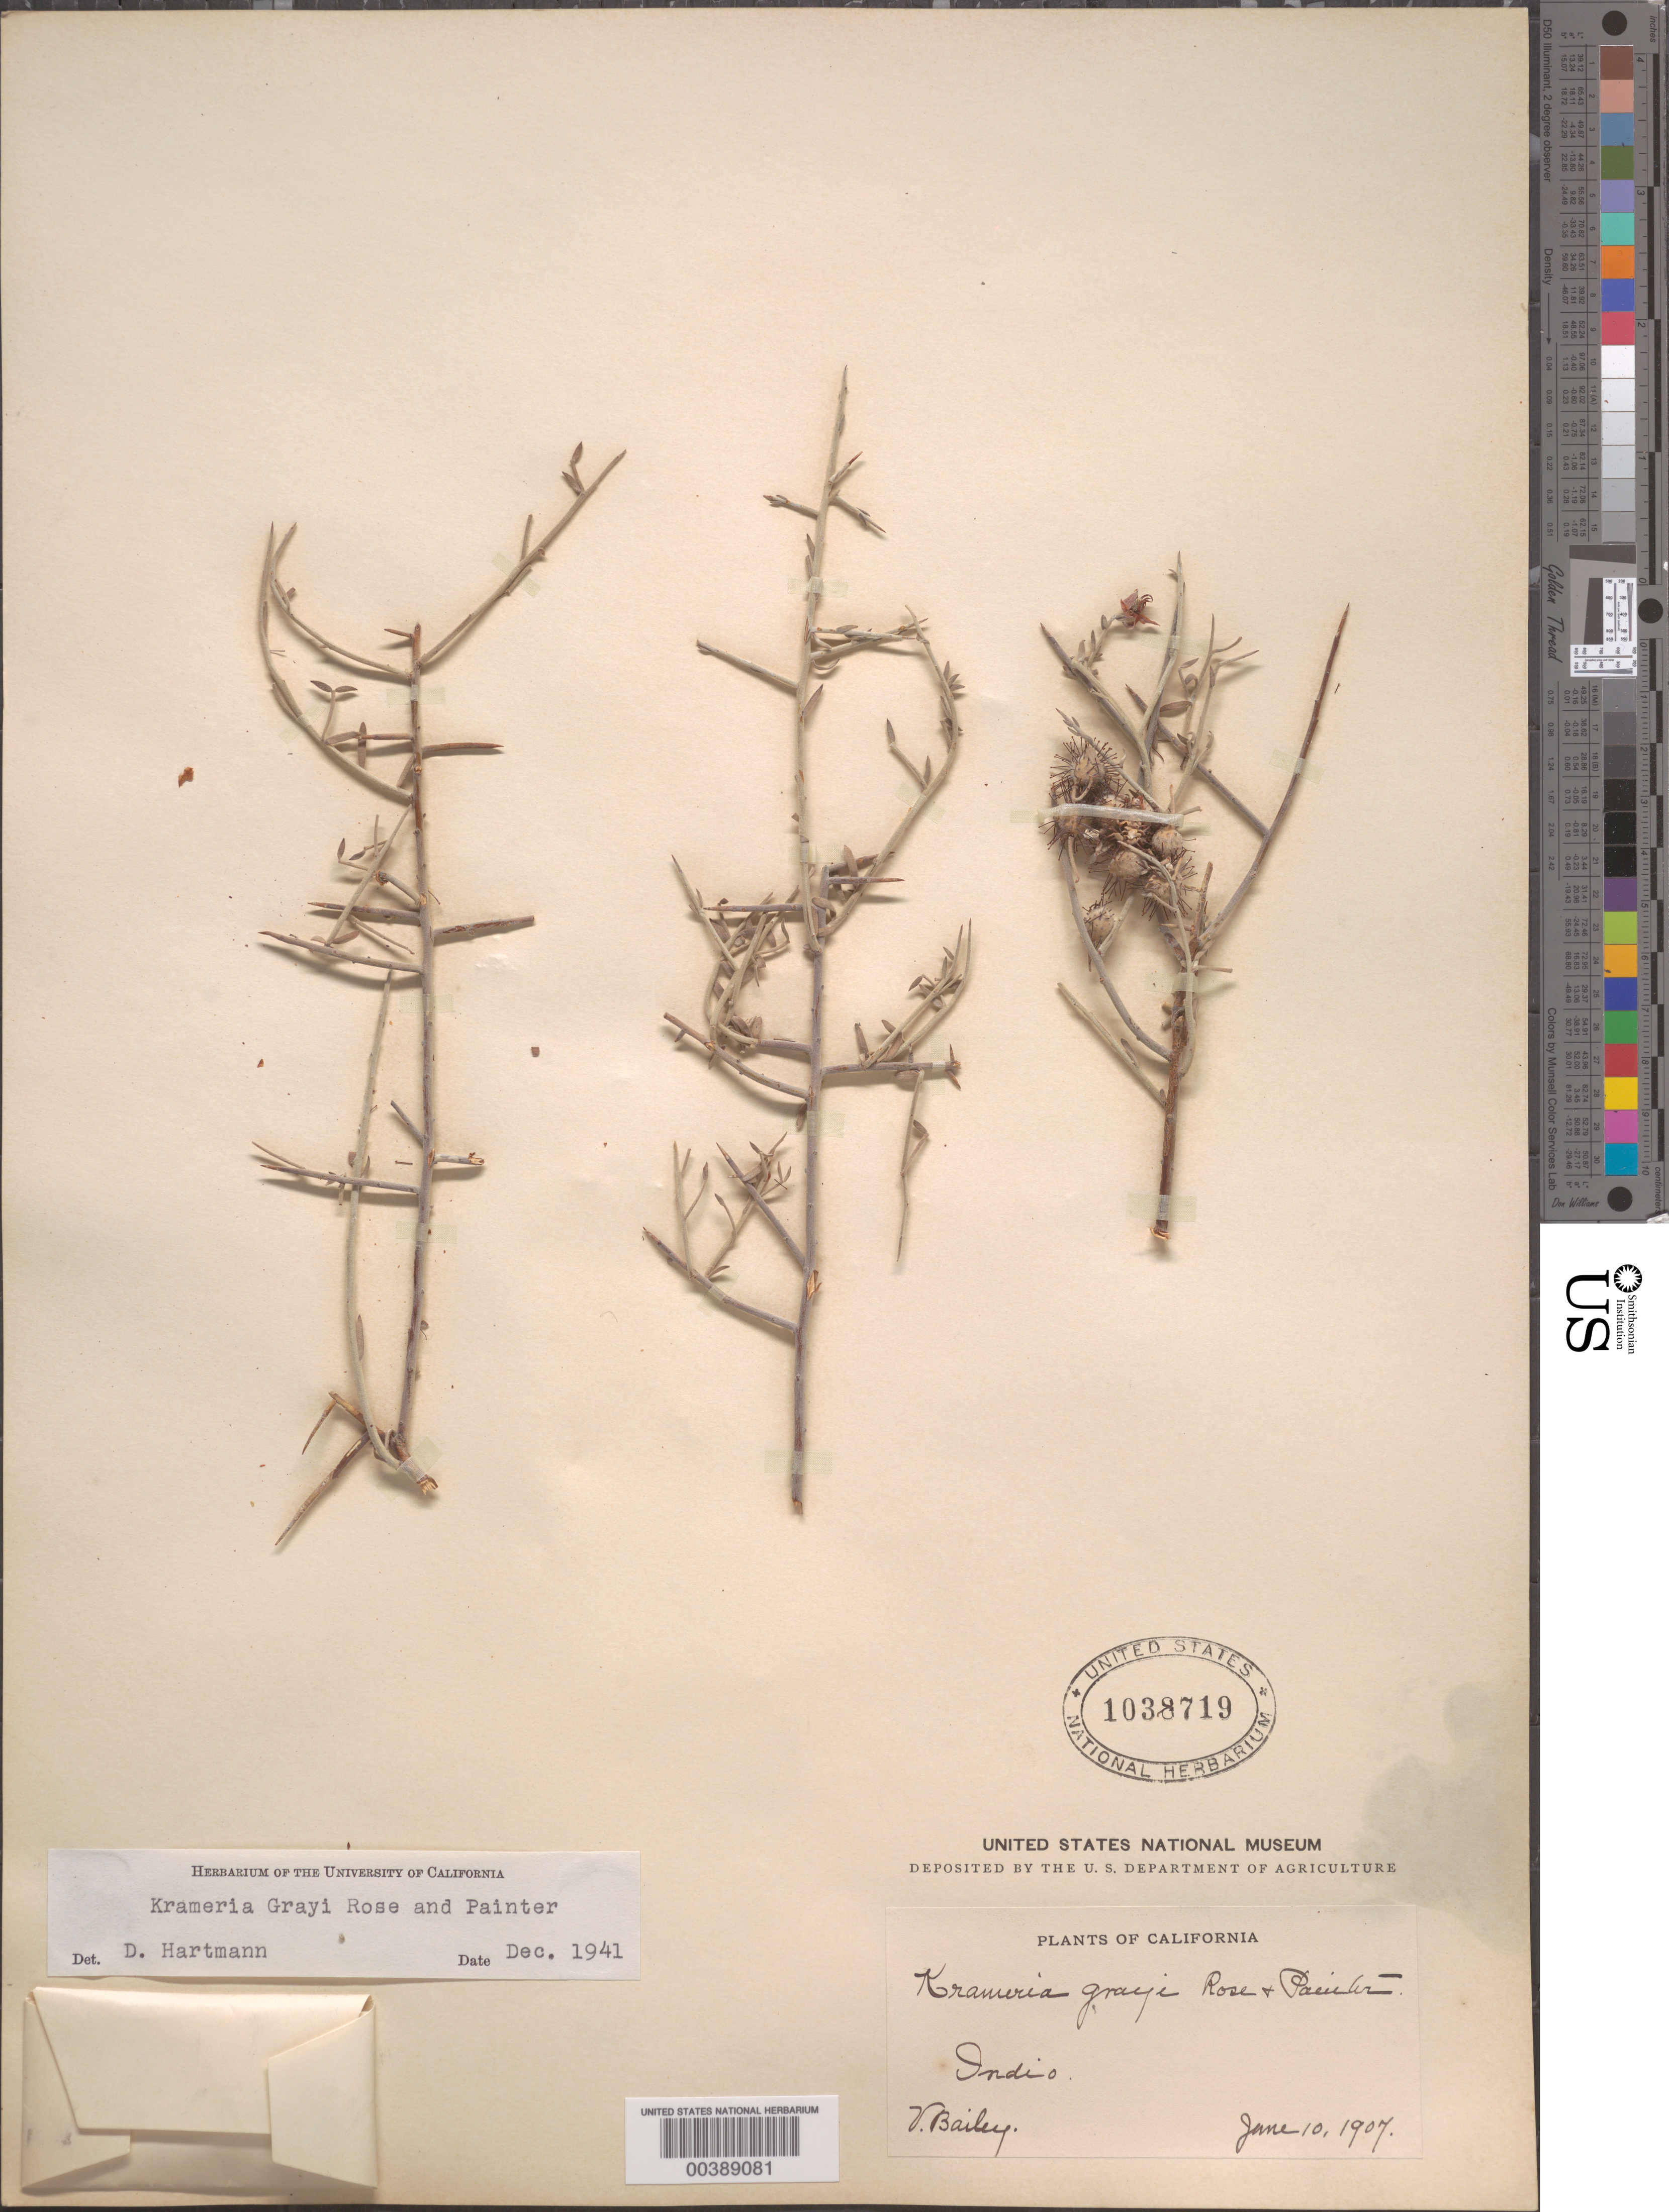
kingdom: Plantae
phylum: Tracheophyta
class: Magnoliopsida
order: Zygophyllales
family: Krameriaceae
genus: Krameria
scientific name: Krameria grayi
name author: Rose & J.H. Painter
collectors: V. O. Bailey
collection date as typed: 10 Jun 1907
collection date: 1907-06-10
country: United States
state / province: California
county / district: Riverside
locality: Indio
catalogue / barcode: US 1038719